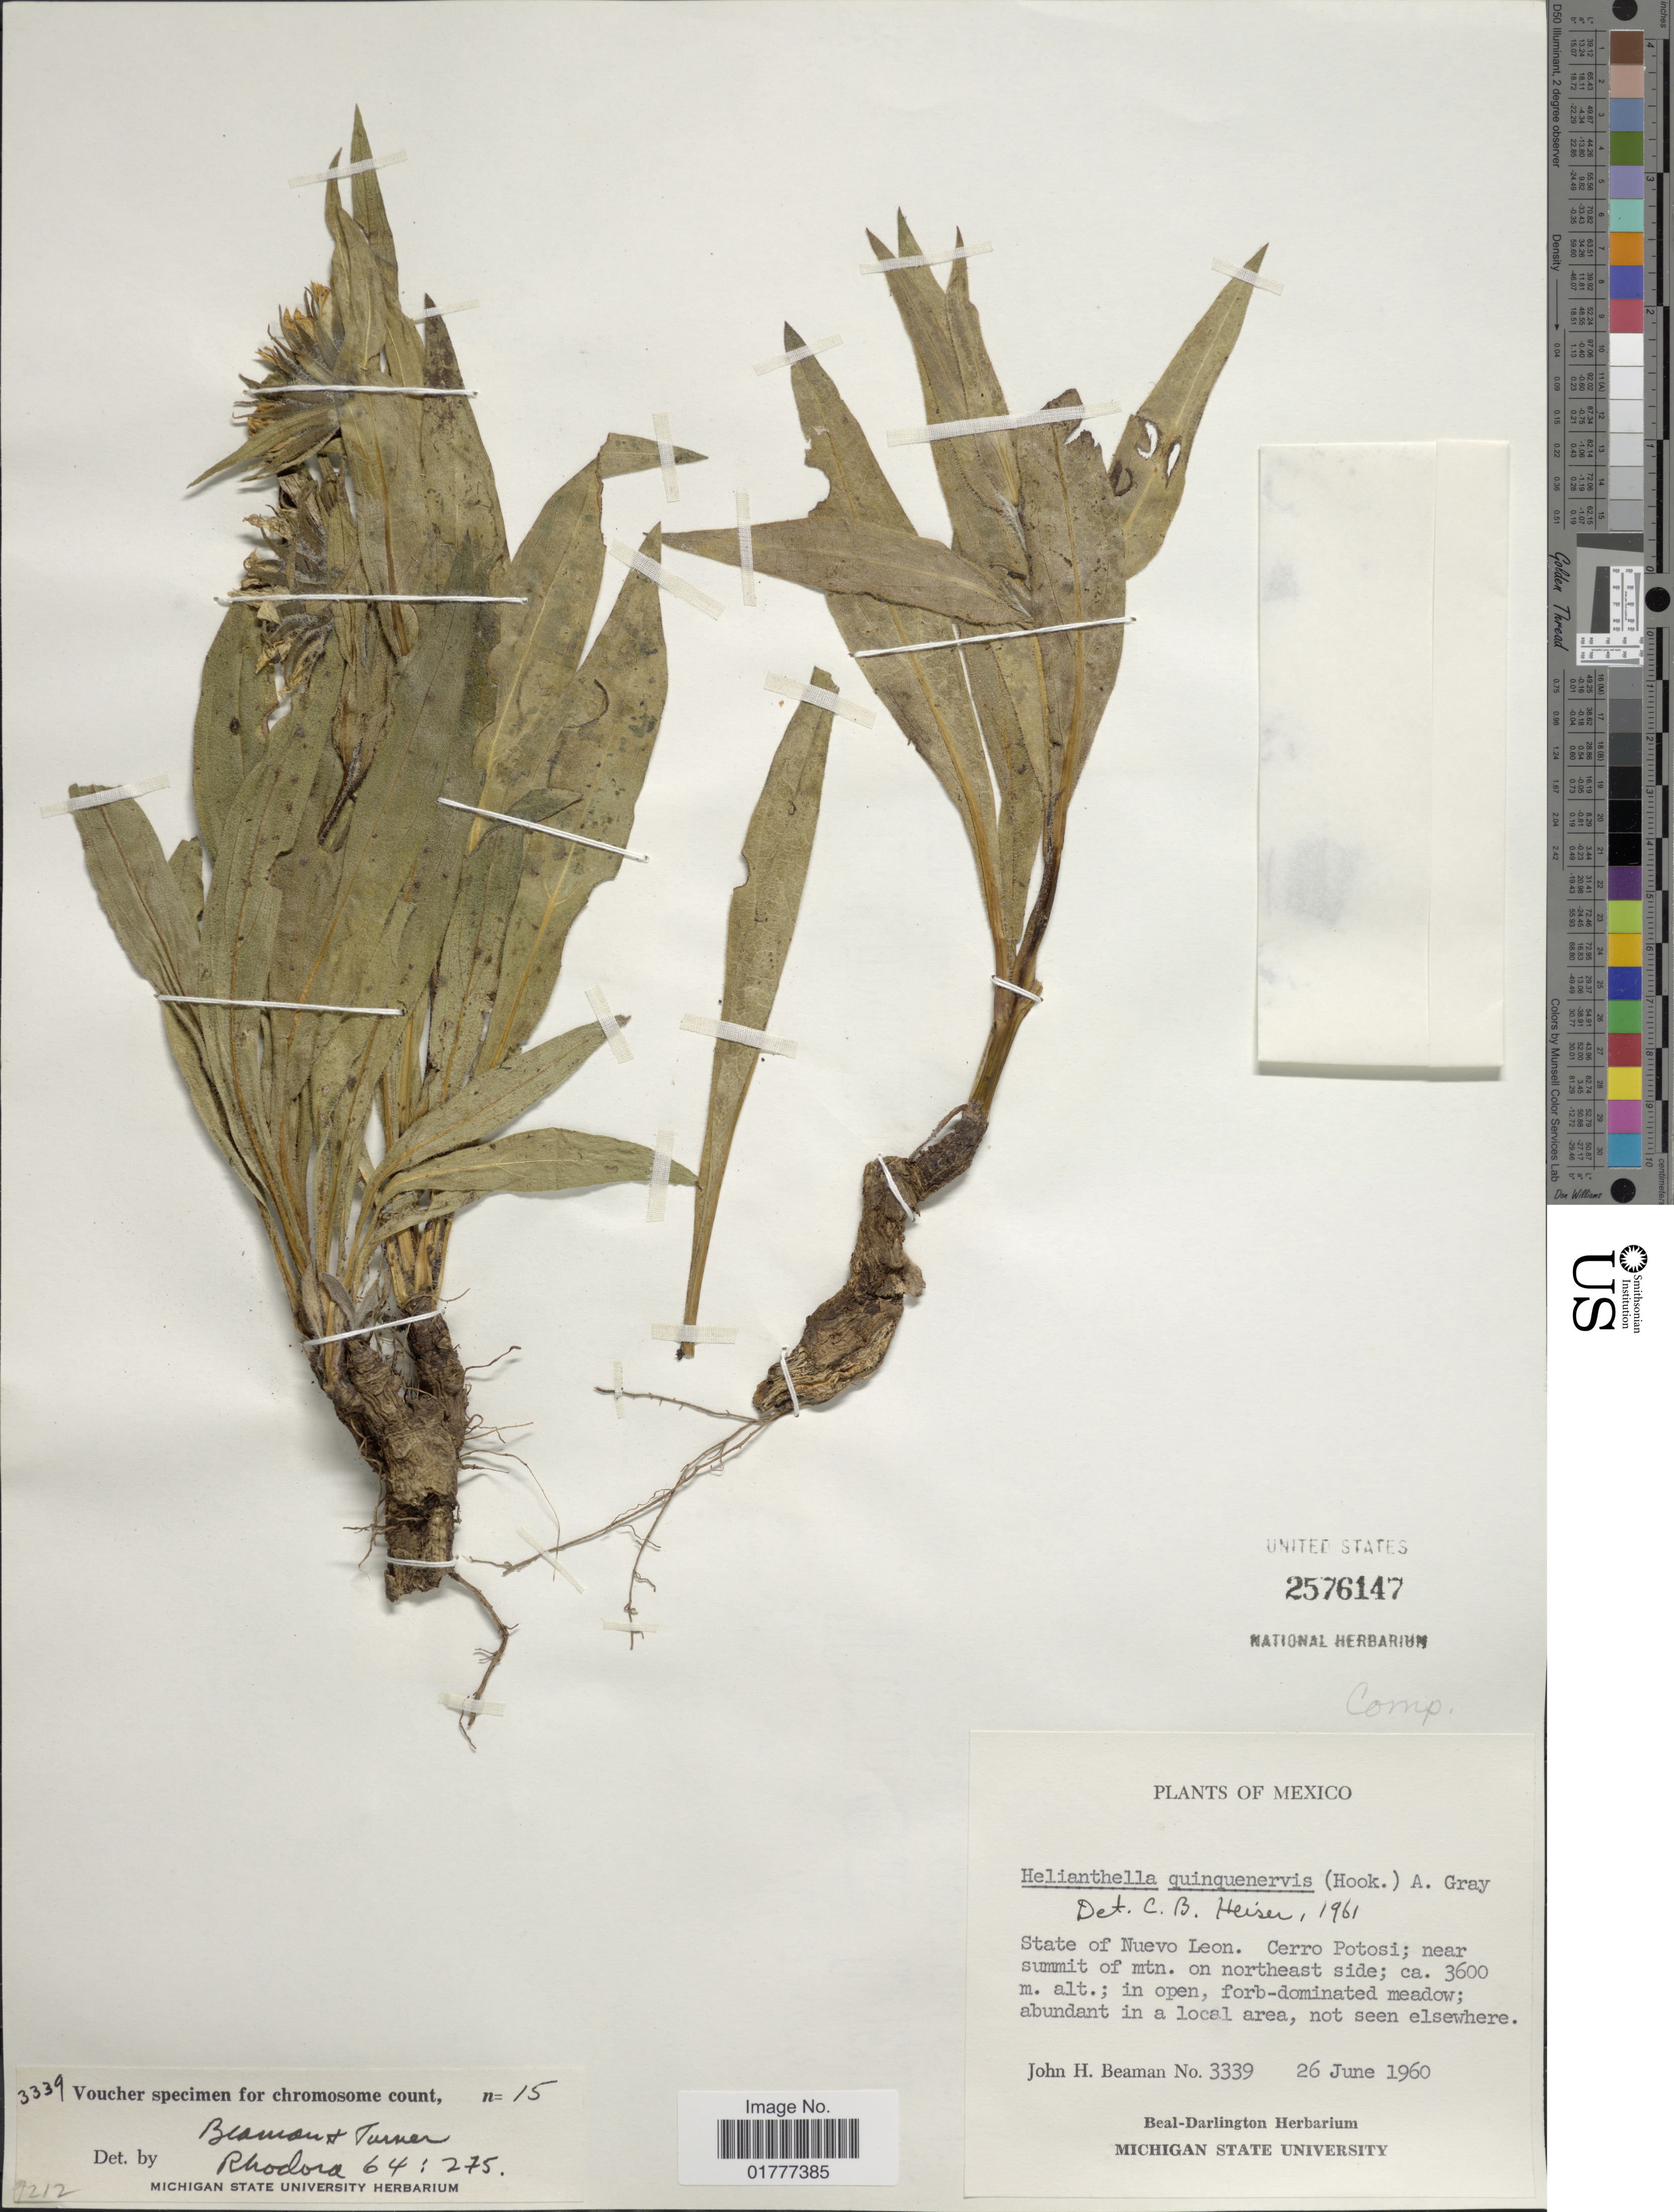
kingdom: Plantae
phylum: Tracheophyta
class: Magnoliopsida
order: Asterales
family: Asteraceae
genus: Helianthella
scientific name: Helianthella quinquenervis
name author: (Hook.) A. Gray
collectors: J. H. Beaman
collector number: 3339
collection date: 1960-06-26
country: Mexico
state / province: Nuevo León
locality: Cerro Potosi; near of mtn. on northeast side; in open, forb-dominated meadow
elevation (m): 3600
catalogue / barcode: US 2576147